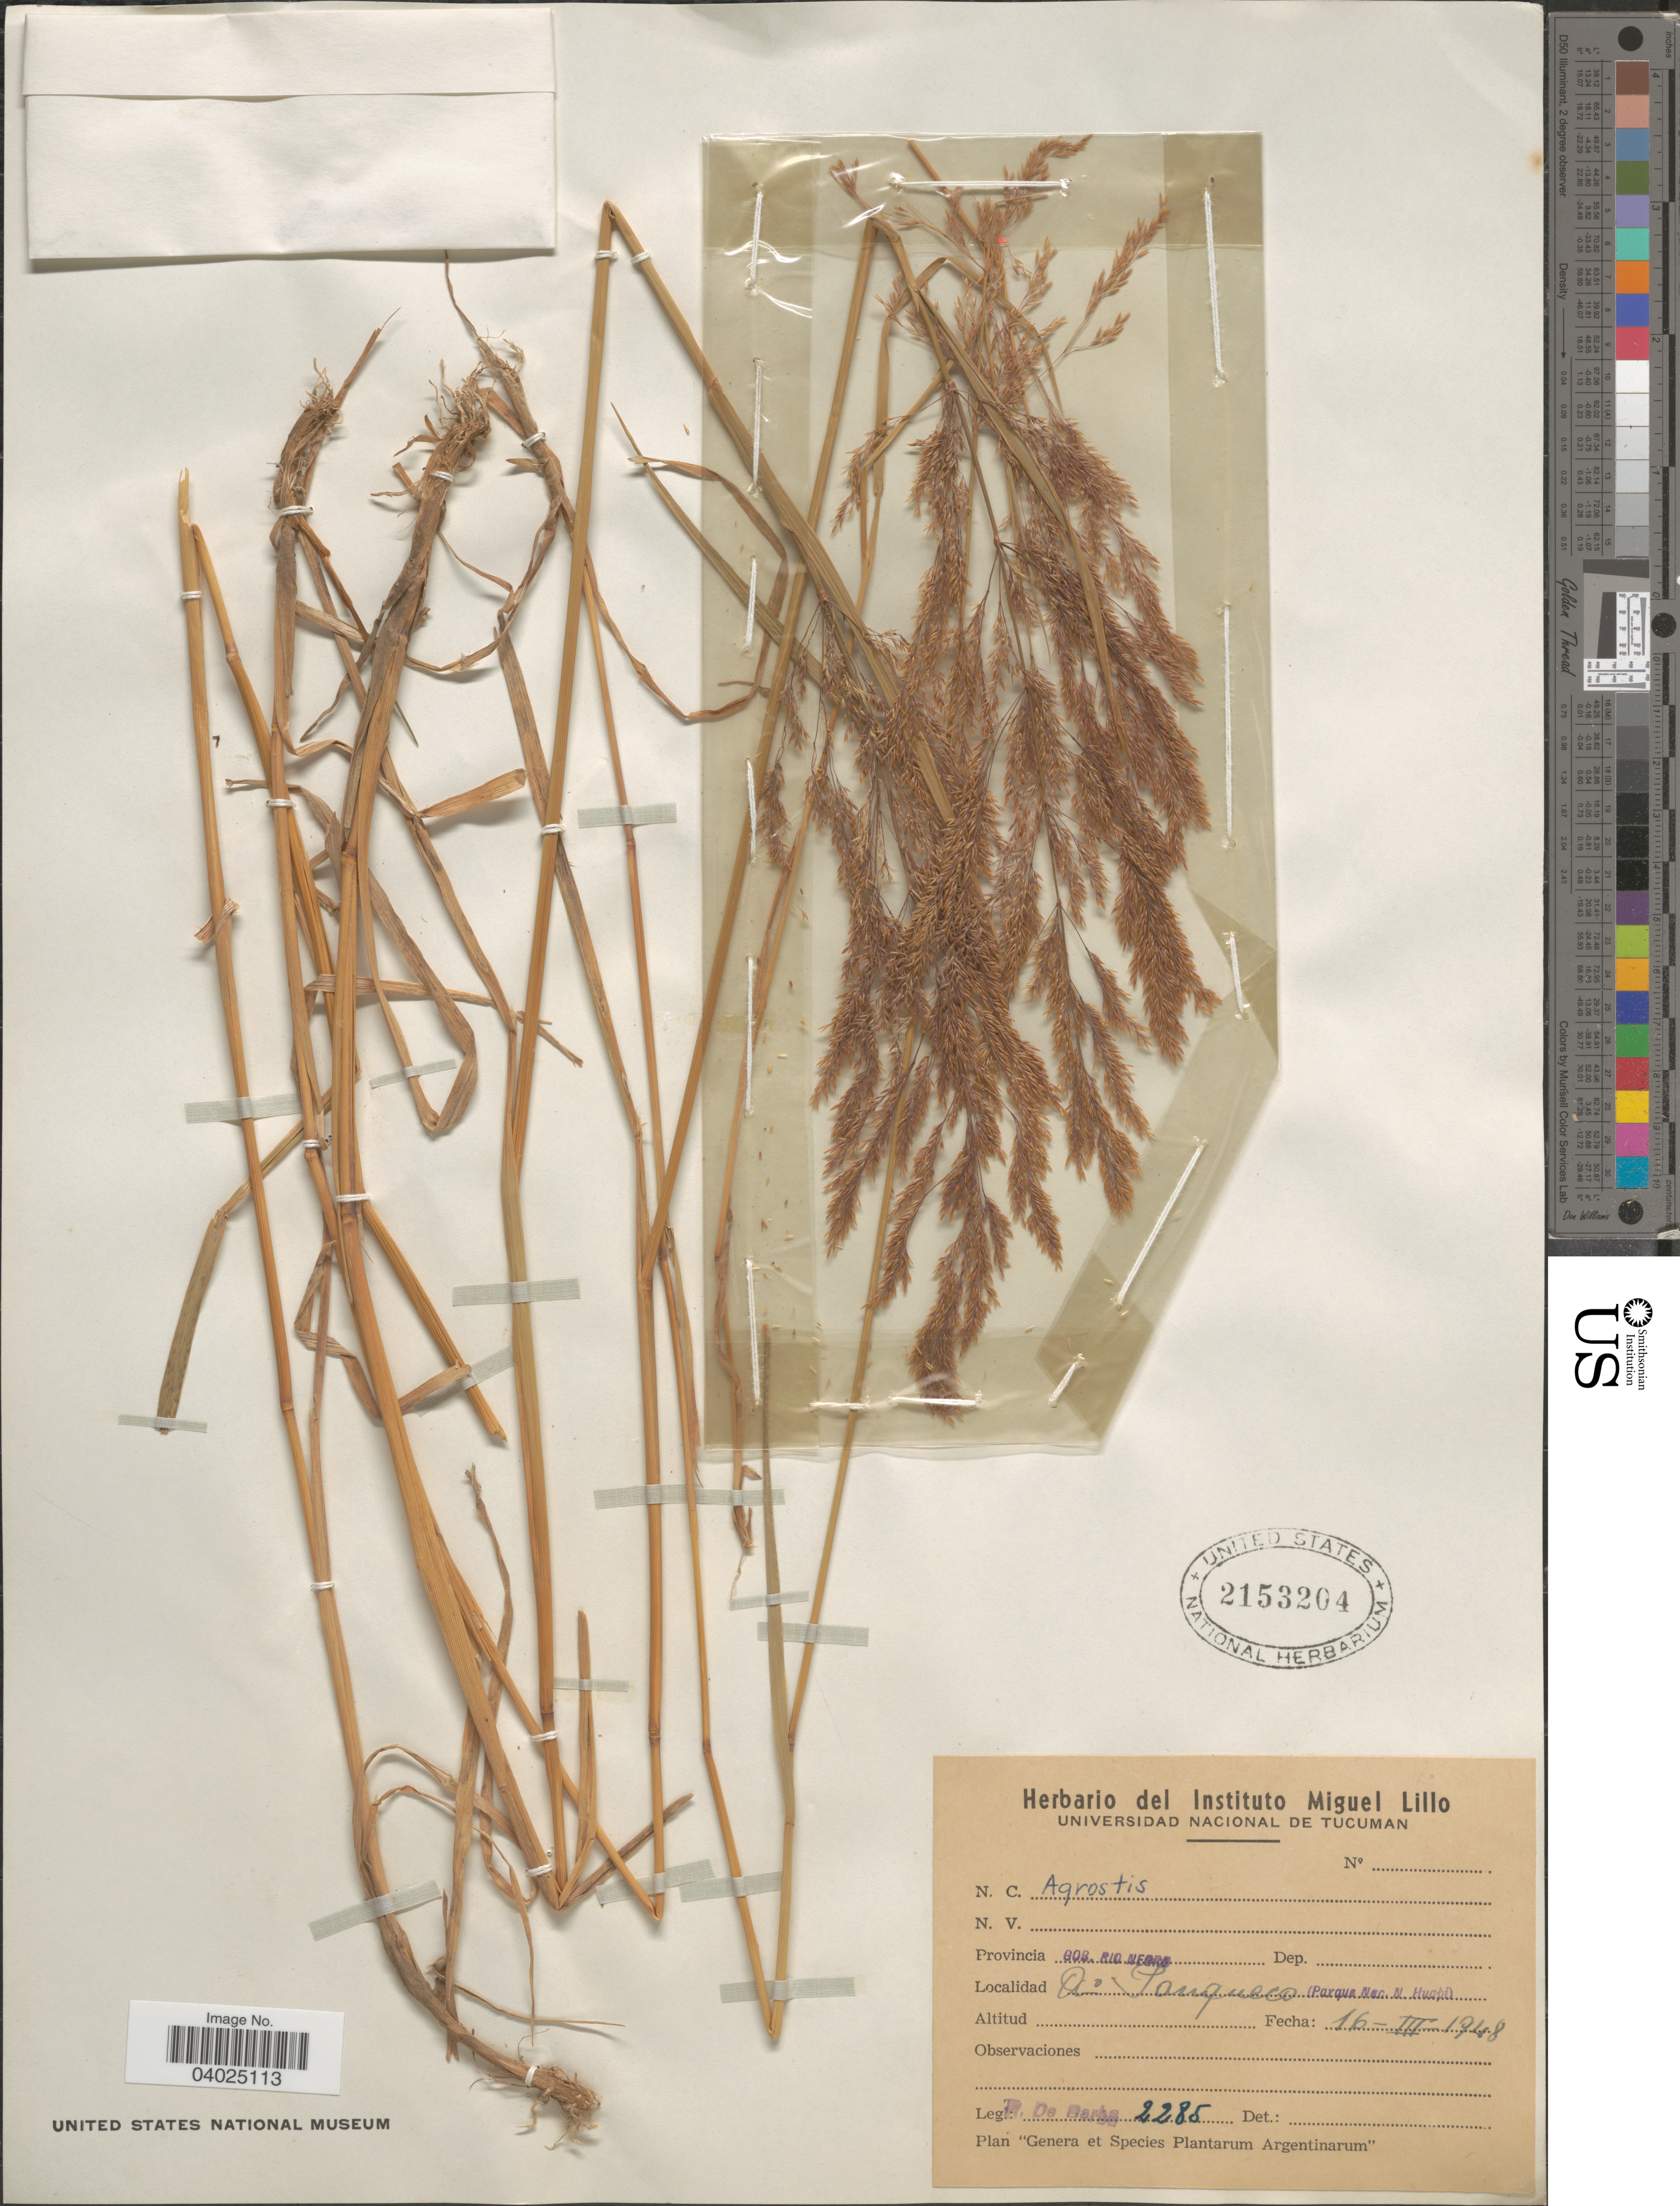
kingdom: Plantae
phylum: Tracheophyta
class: Liliopsida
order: Poales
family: Poaceae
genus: Agrostis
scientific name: Agrostis sp.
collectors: R. De Barba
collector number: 2285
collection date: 1948-03-16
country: Argentina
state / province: Rio Negro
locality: God. Rio Negro. Ao Tanqueco (Parque Nac. N. Huapi).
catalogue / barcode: US 2153204